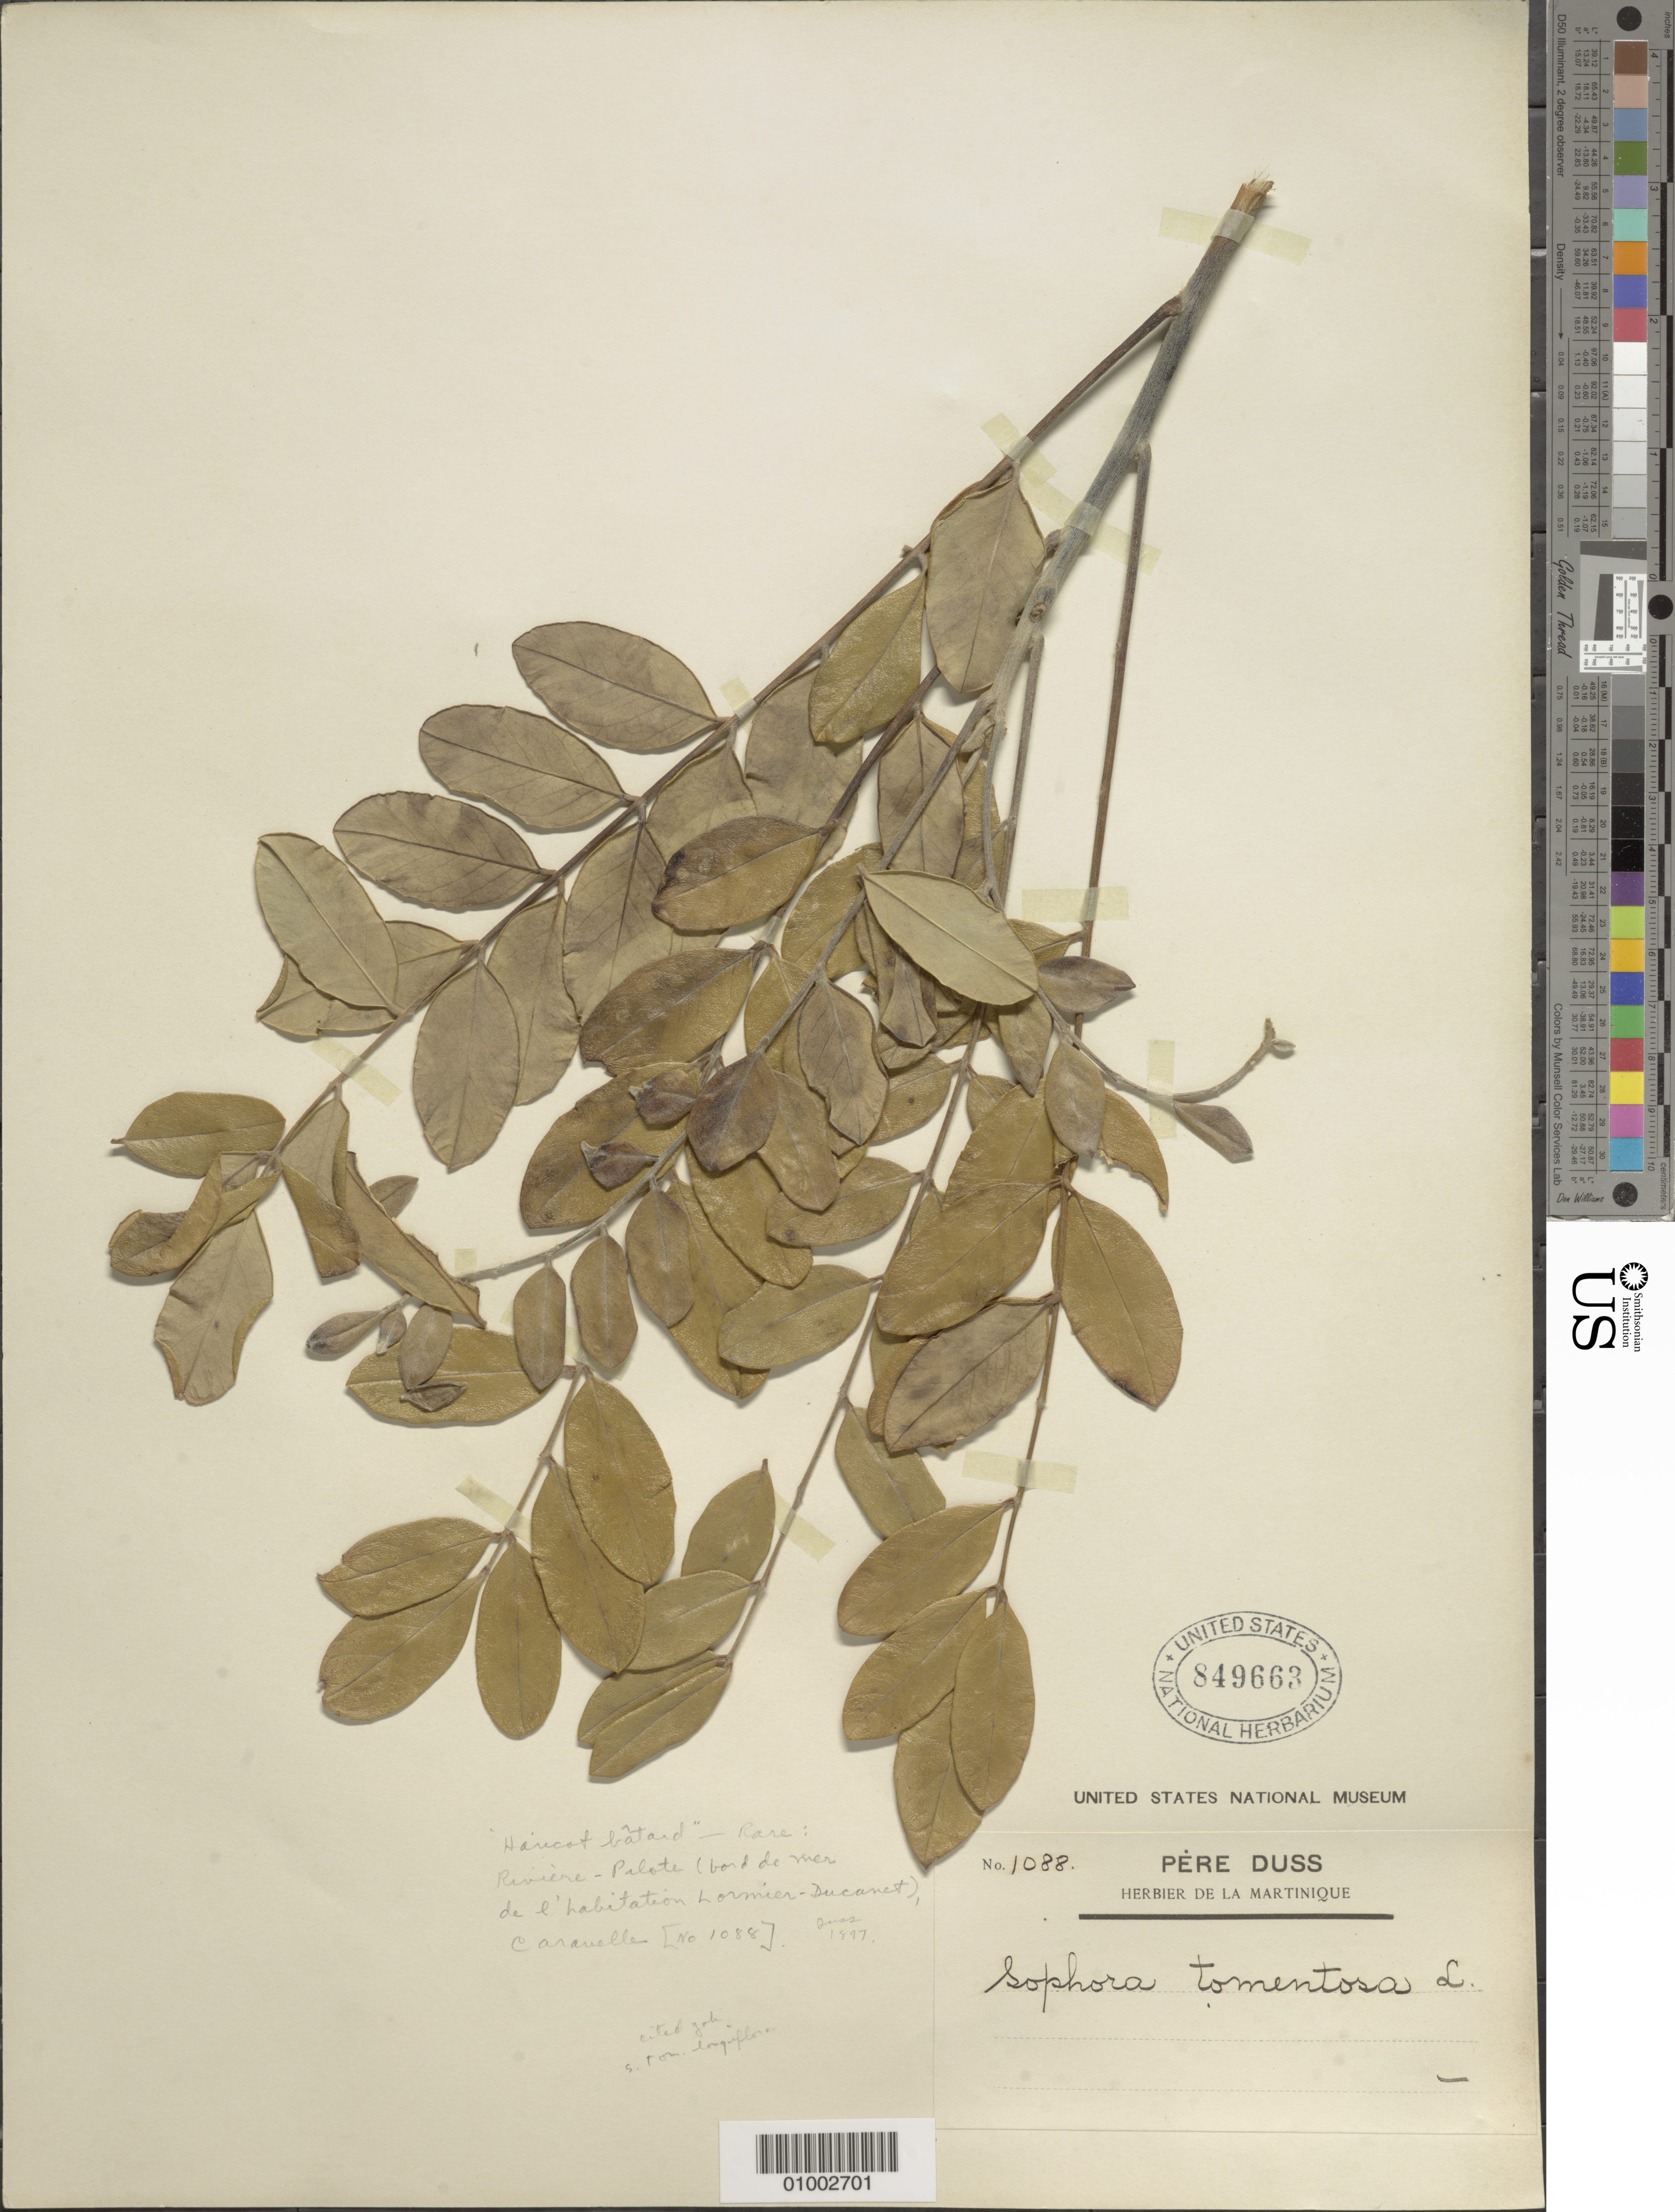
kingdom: Plantae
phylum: Tracheophyta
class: Magnoliopsida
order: Fabales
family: Fabaceae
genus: Sophora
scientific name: Sophora tomentosa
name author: L.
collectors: Père Duss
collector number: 1088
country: Martinique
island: Martinique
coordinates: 0 N, 0 E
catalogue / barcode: US 849663